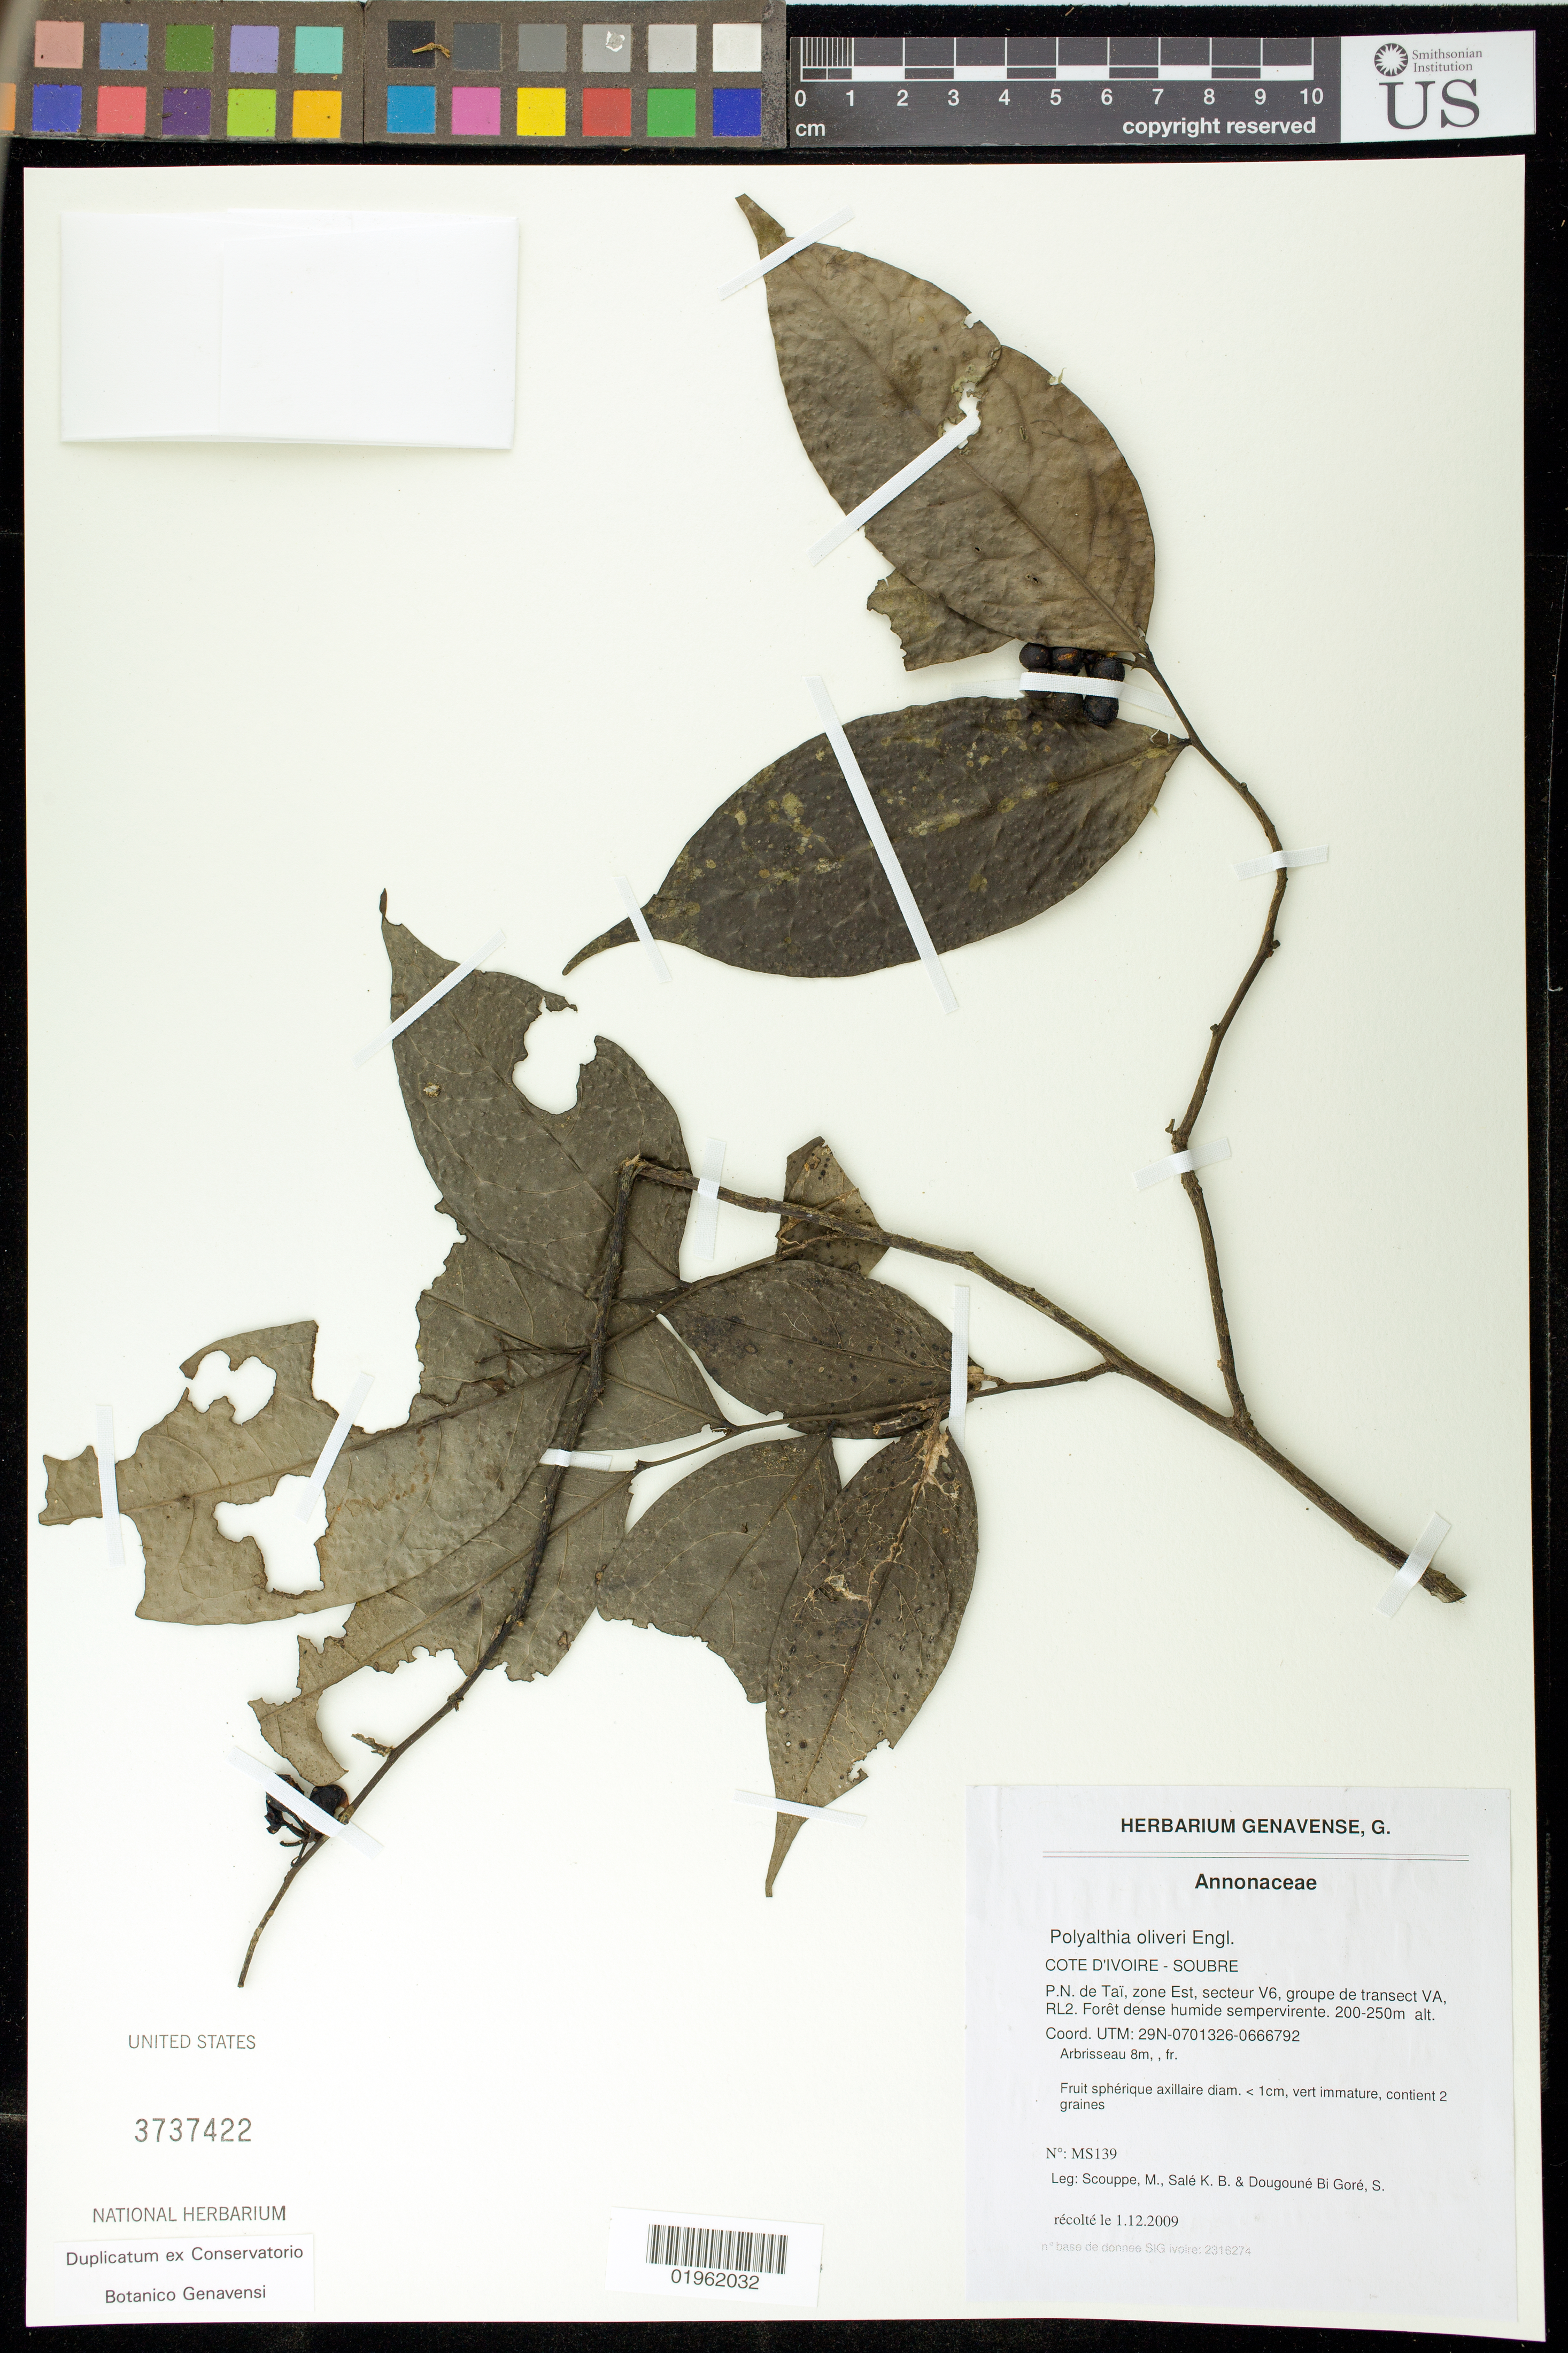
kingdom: Plantae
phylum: Tracheophyta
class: Magnoliopsida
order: Magnoliales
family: Annonaceae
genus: Polyalthia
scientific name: Polyalthia oliveri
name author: Engl.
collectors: M. Scouppe, K. Sale & S. Dougoné Bi Gore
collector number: MS139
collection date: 2009-12-01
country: Ivory Coast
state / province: Bas-Sassandra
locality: Soubre. P.N. de Taï, zone Est, secteur V6, groupe de transect VA, RL2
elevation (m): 200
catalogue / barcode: US 3737422